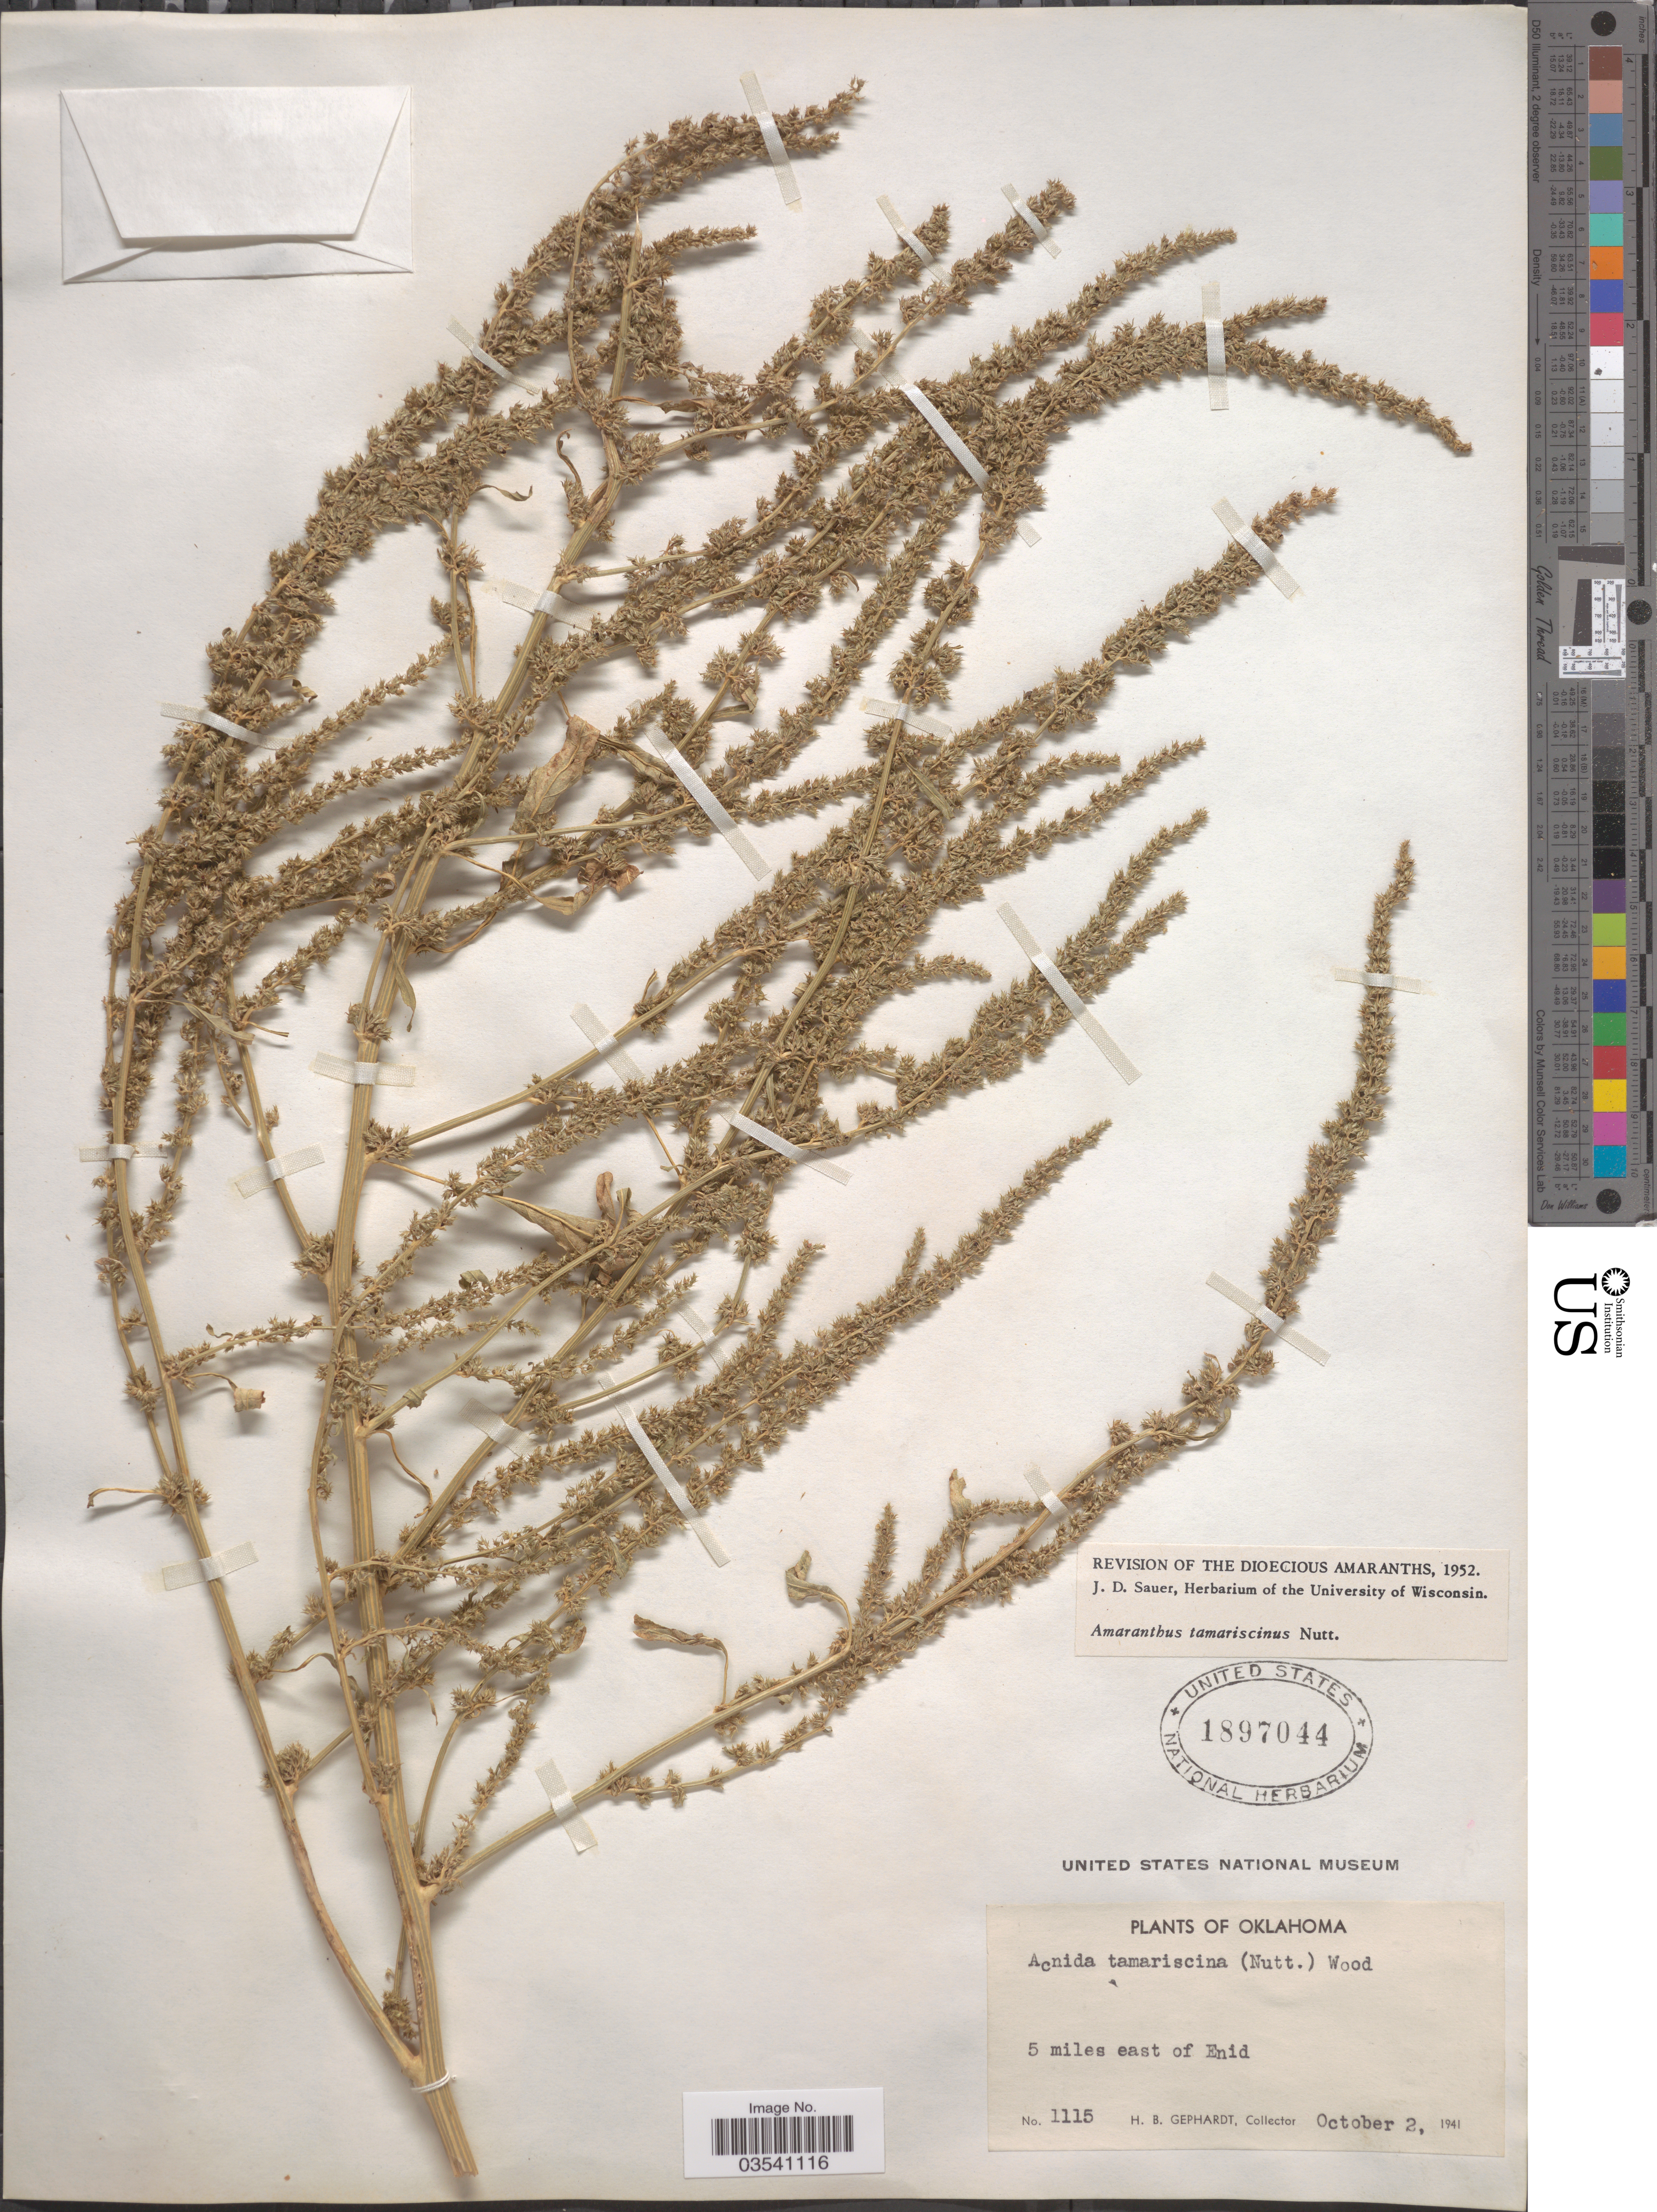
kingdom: Plantae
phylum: Tracheophyta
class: Magnoliopsida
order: Caryophyllales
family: Amaranthaceae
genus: Amaranthus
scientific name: Amaranthus tamariscinus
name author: Nutt.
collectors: H. Gephardt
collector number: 1115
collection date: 1941-10-02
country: United States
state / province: Oklahoma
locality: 5 miles east of Enid.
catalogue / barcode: US 1897044